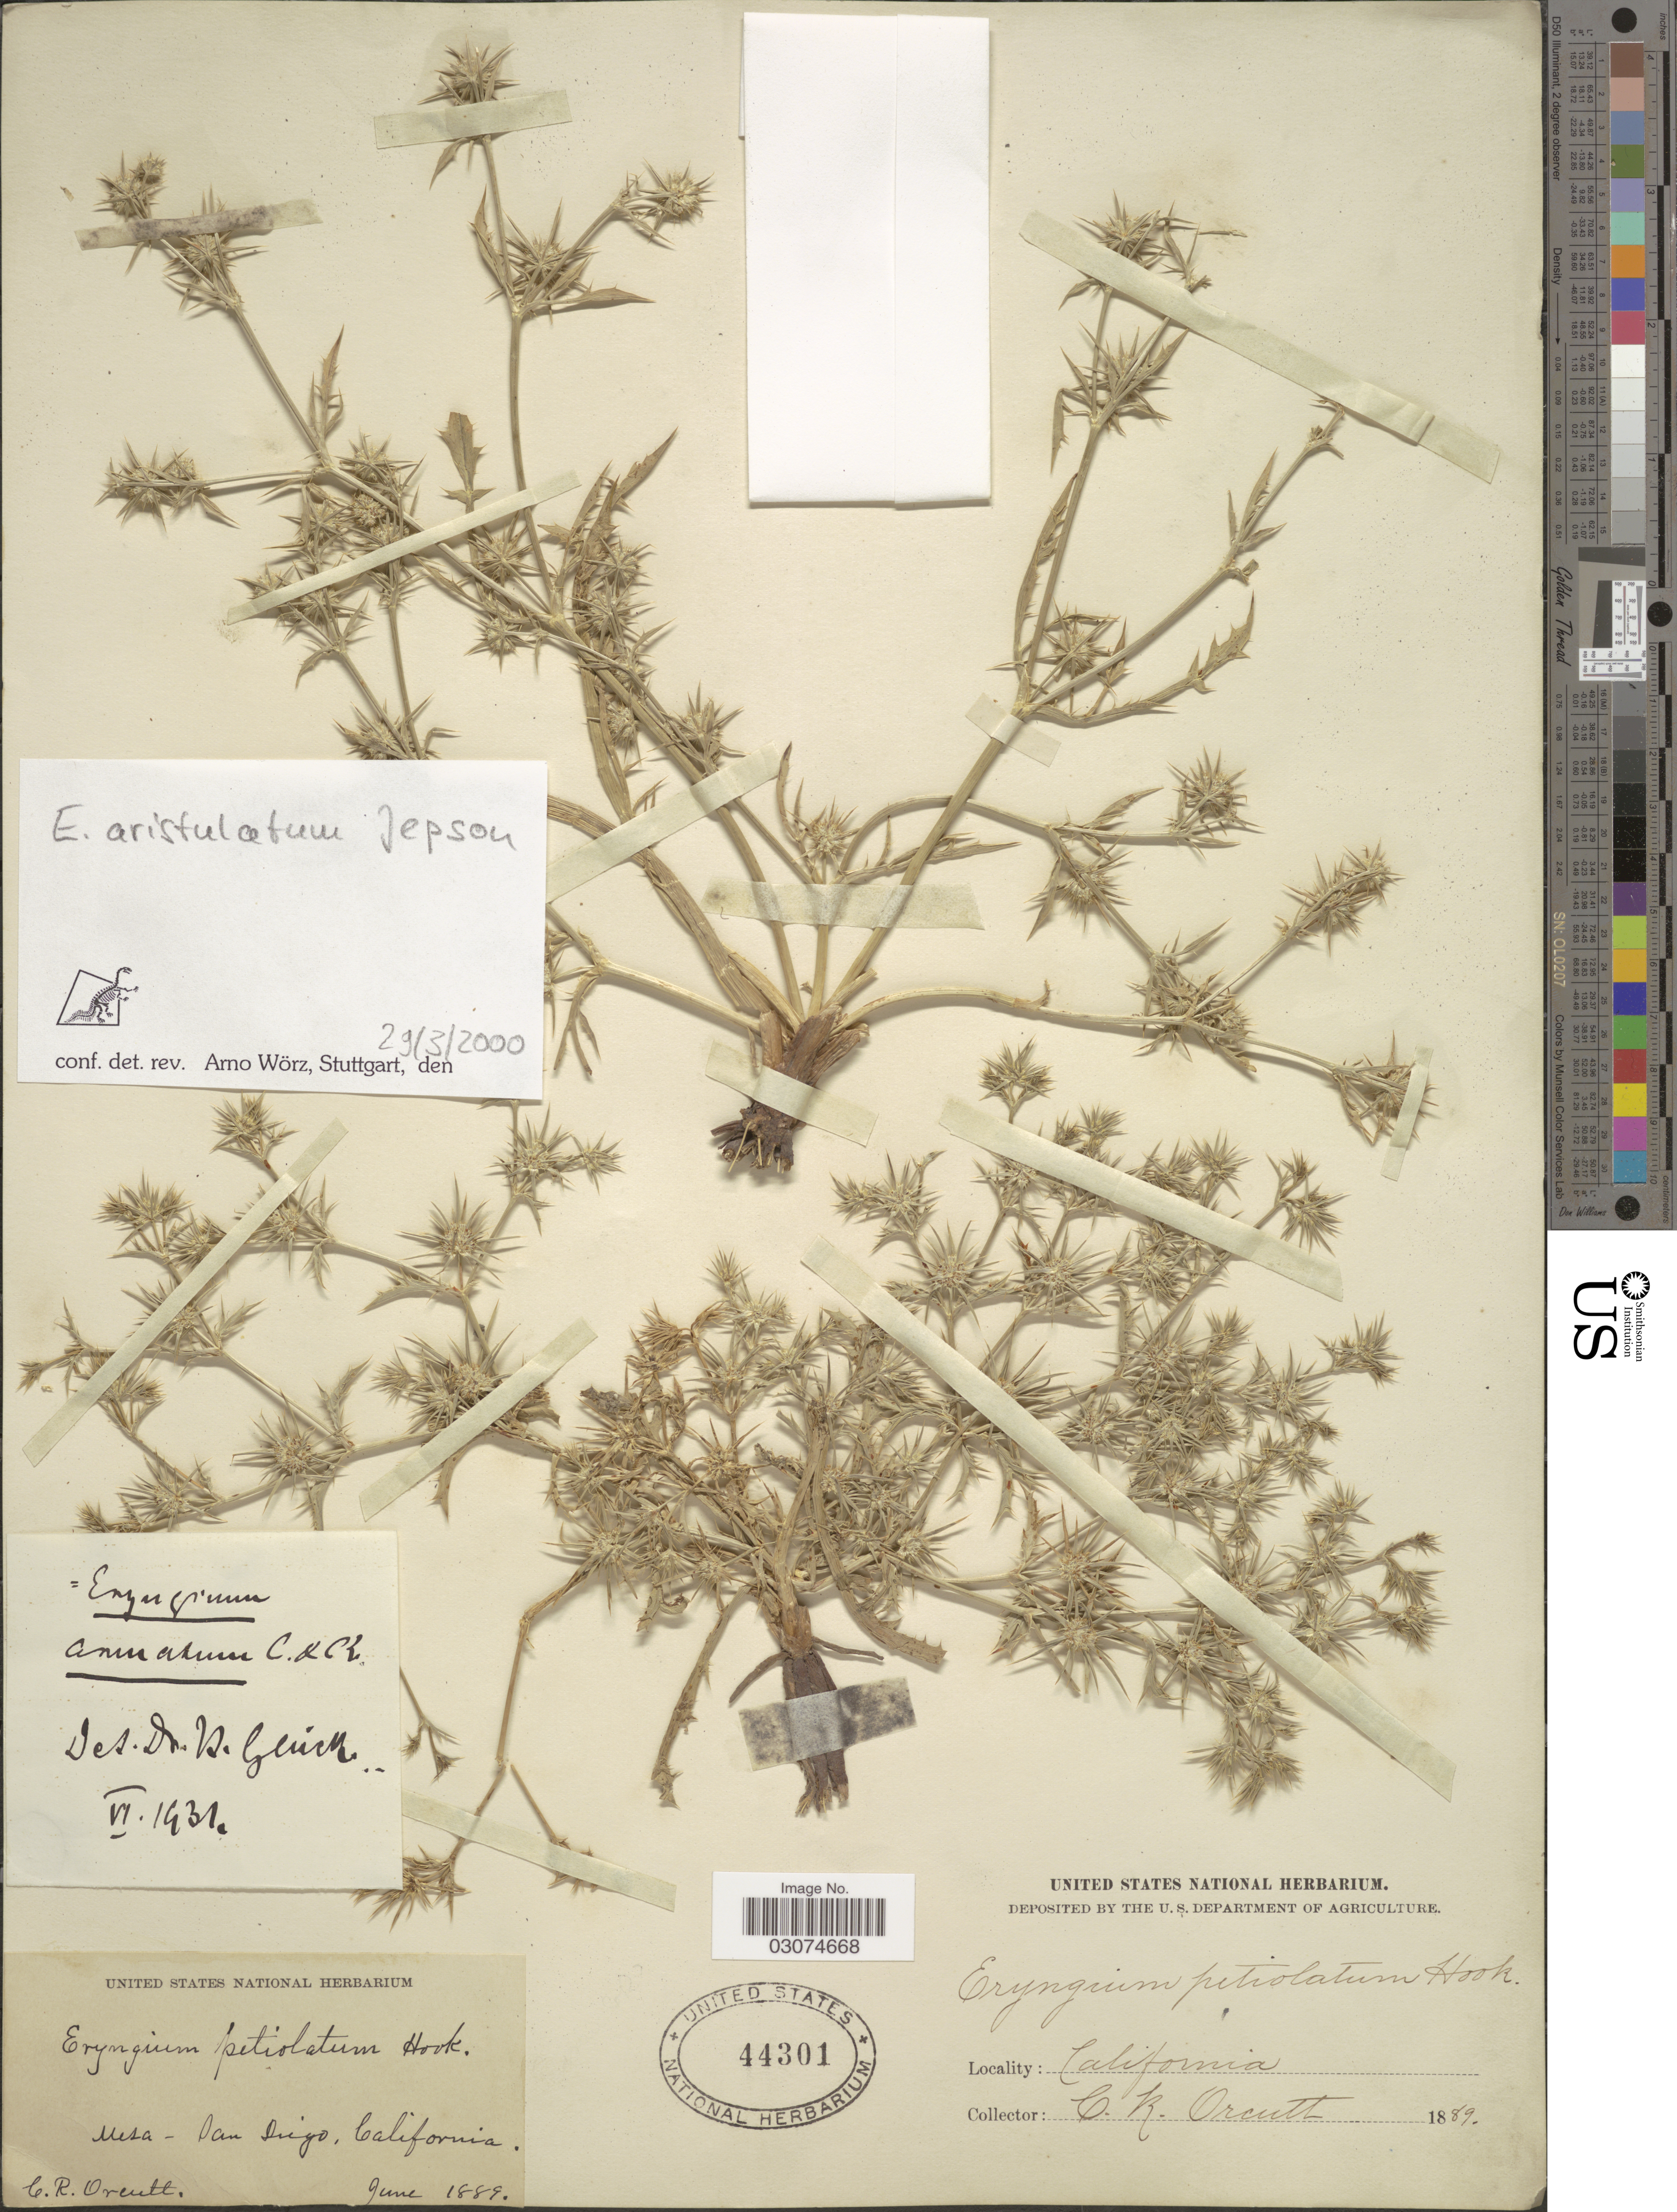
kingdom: Plantae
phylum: Tracheophyta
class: Magnoliopsida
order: Apiales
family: Apiaceae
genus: Eryngium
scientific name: Eryngium aristulatum var. aristulatum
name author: Jeps.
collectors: C. R. Orcutt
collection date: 1889-06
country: United States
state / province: California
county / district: San Diego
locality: Mesa - San Diego.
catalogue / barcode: US 44301